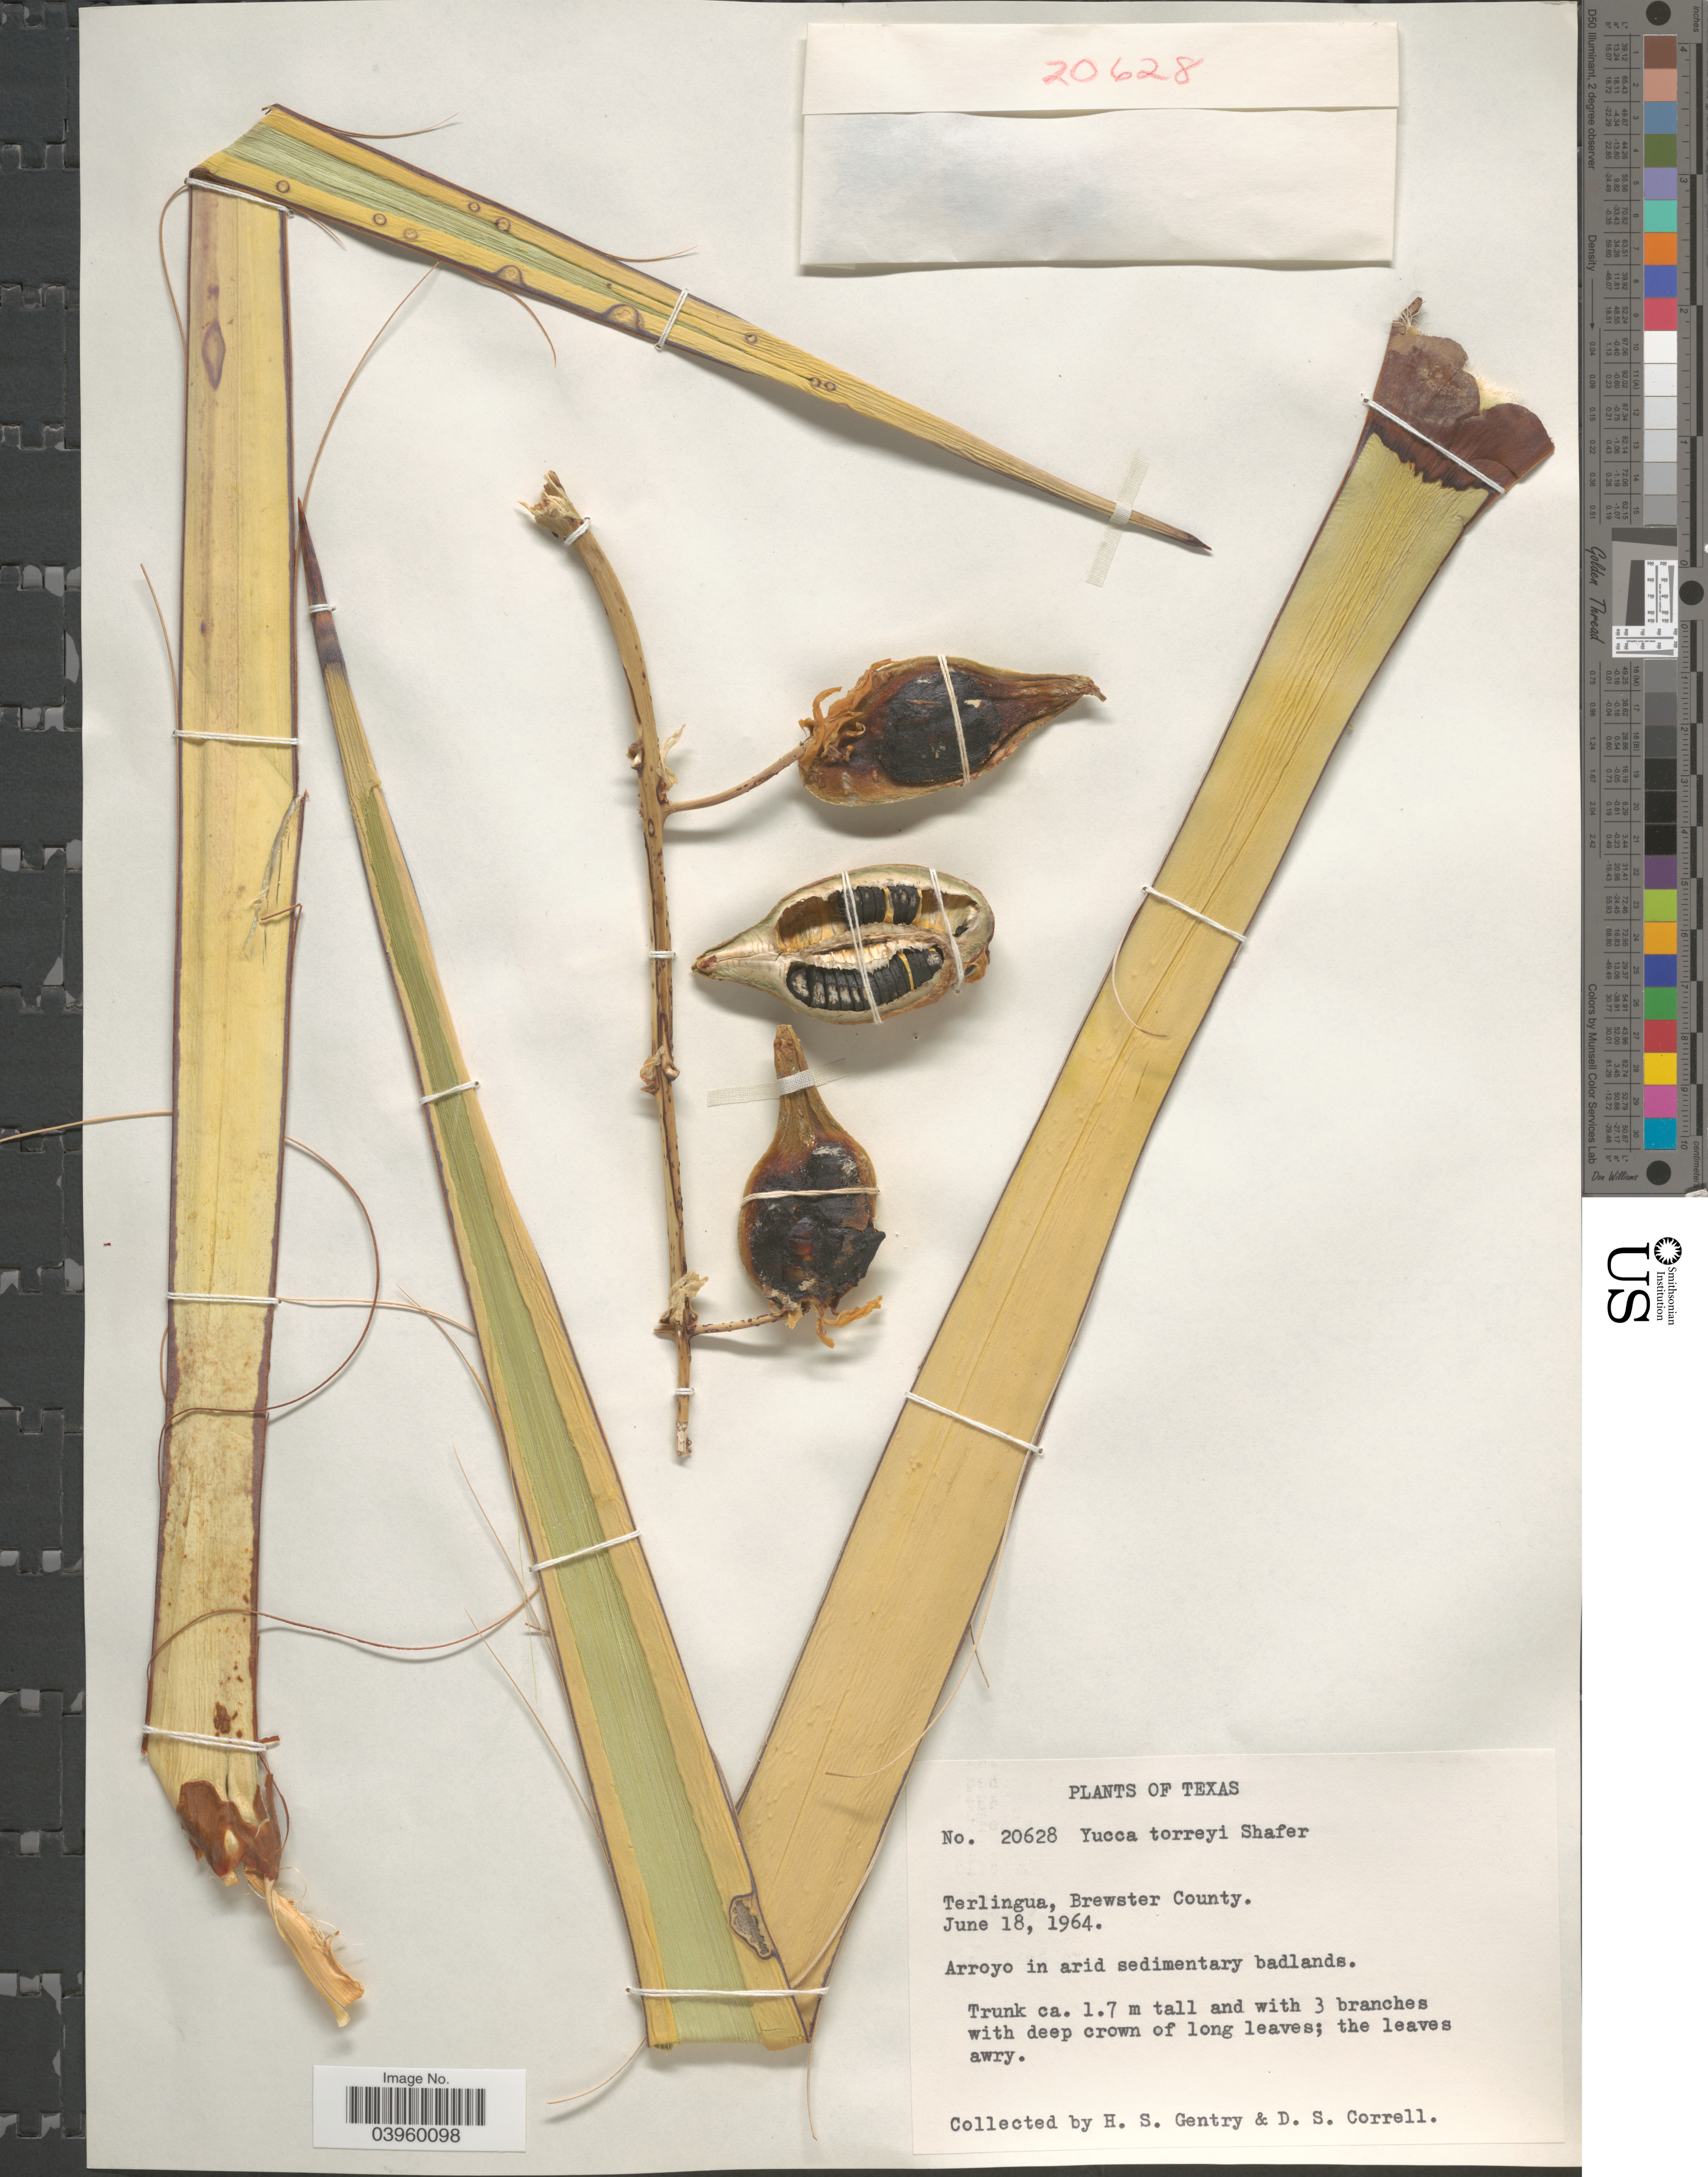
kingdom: Plantae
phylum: Tracheophyta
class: Liliopsida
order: Asparagales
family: Asparagaceae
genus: Yucca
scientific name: Yucca torreyi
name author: Shafer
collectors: H. S. Gentry & D. S. Correll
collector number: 20628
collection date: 1964-06-18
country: United States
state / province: Texas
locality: Terlingua, Brewster County.